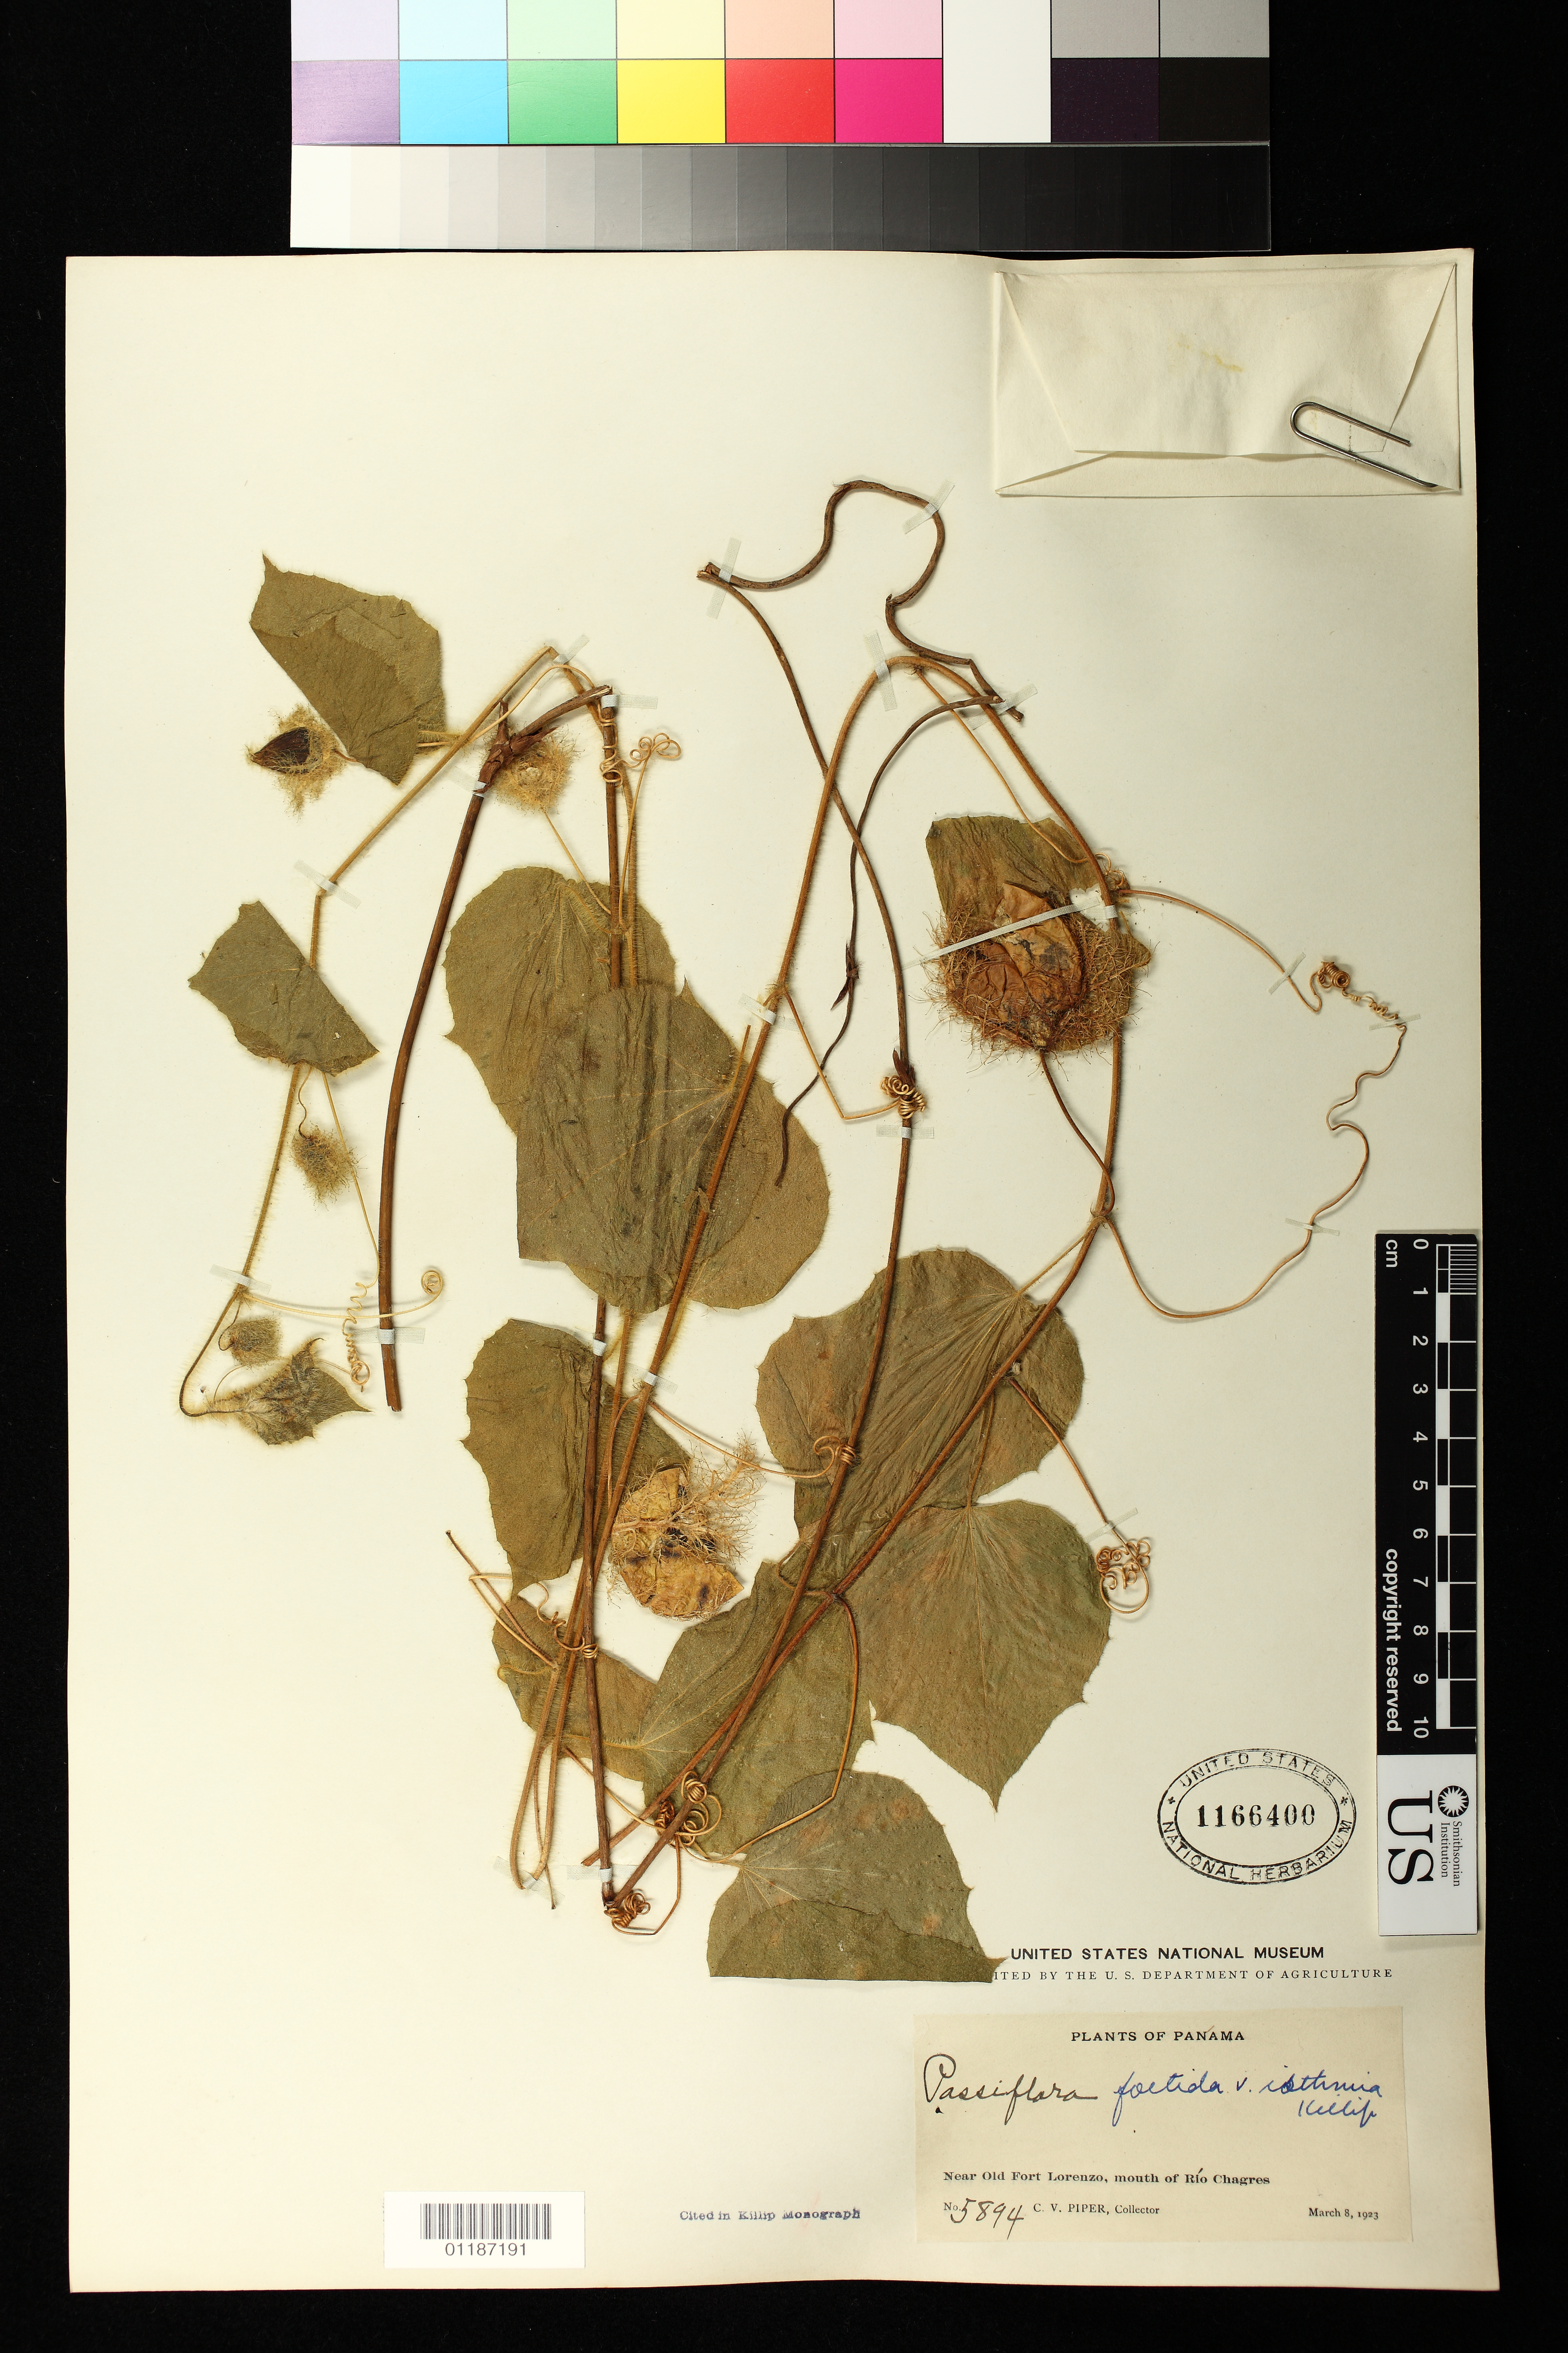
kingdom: Plantae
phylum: Tracheophyta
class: Magnoliopsida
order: Malpighiales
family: Passifloraceae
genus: Passiflora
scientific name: Passiflora foetida var. isthmia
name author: Killip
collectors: C. V. Piper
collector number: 5894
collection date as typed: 08 Mar 1923 or 03 Aug 1923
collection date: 1923-03-08 or 1923-08-03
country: Panama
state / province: Colón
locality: Near Old Fort Lorenzo, mouth of Río Chagres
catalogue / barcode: US 1166400